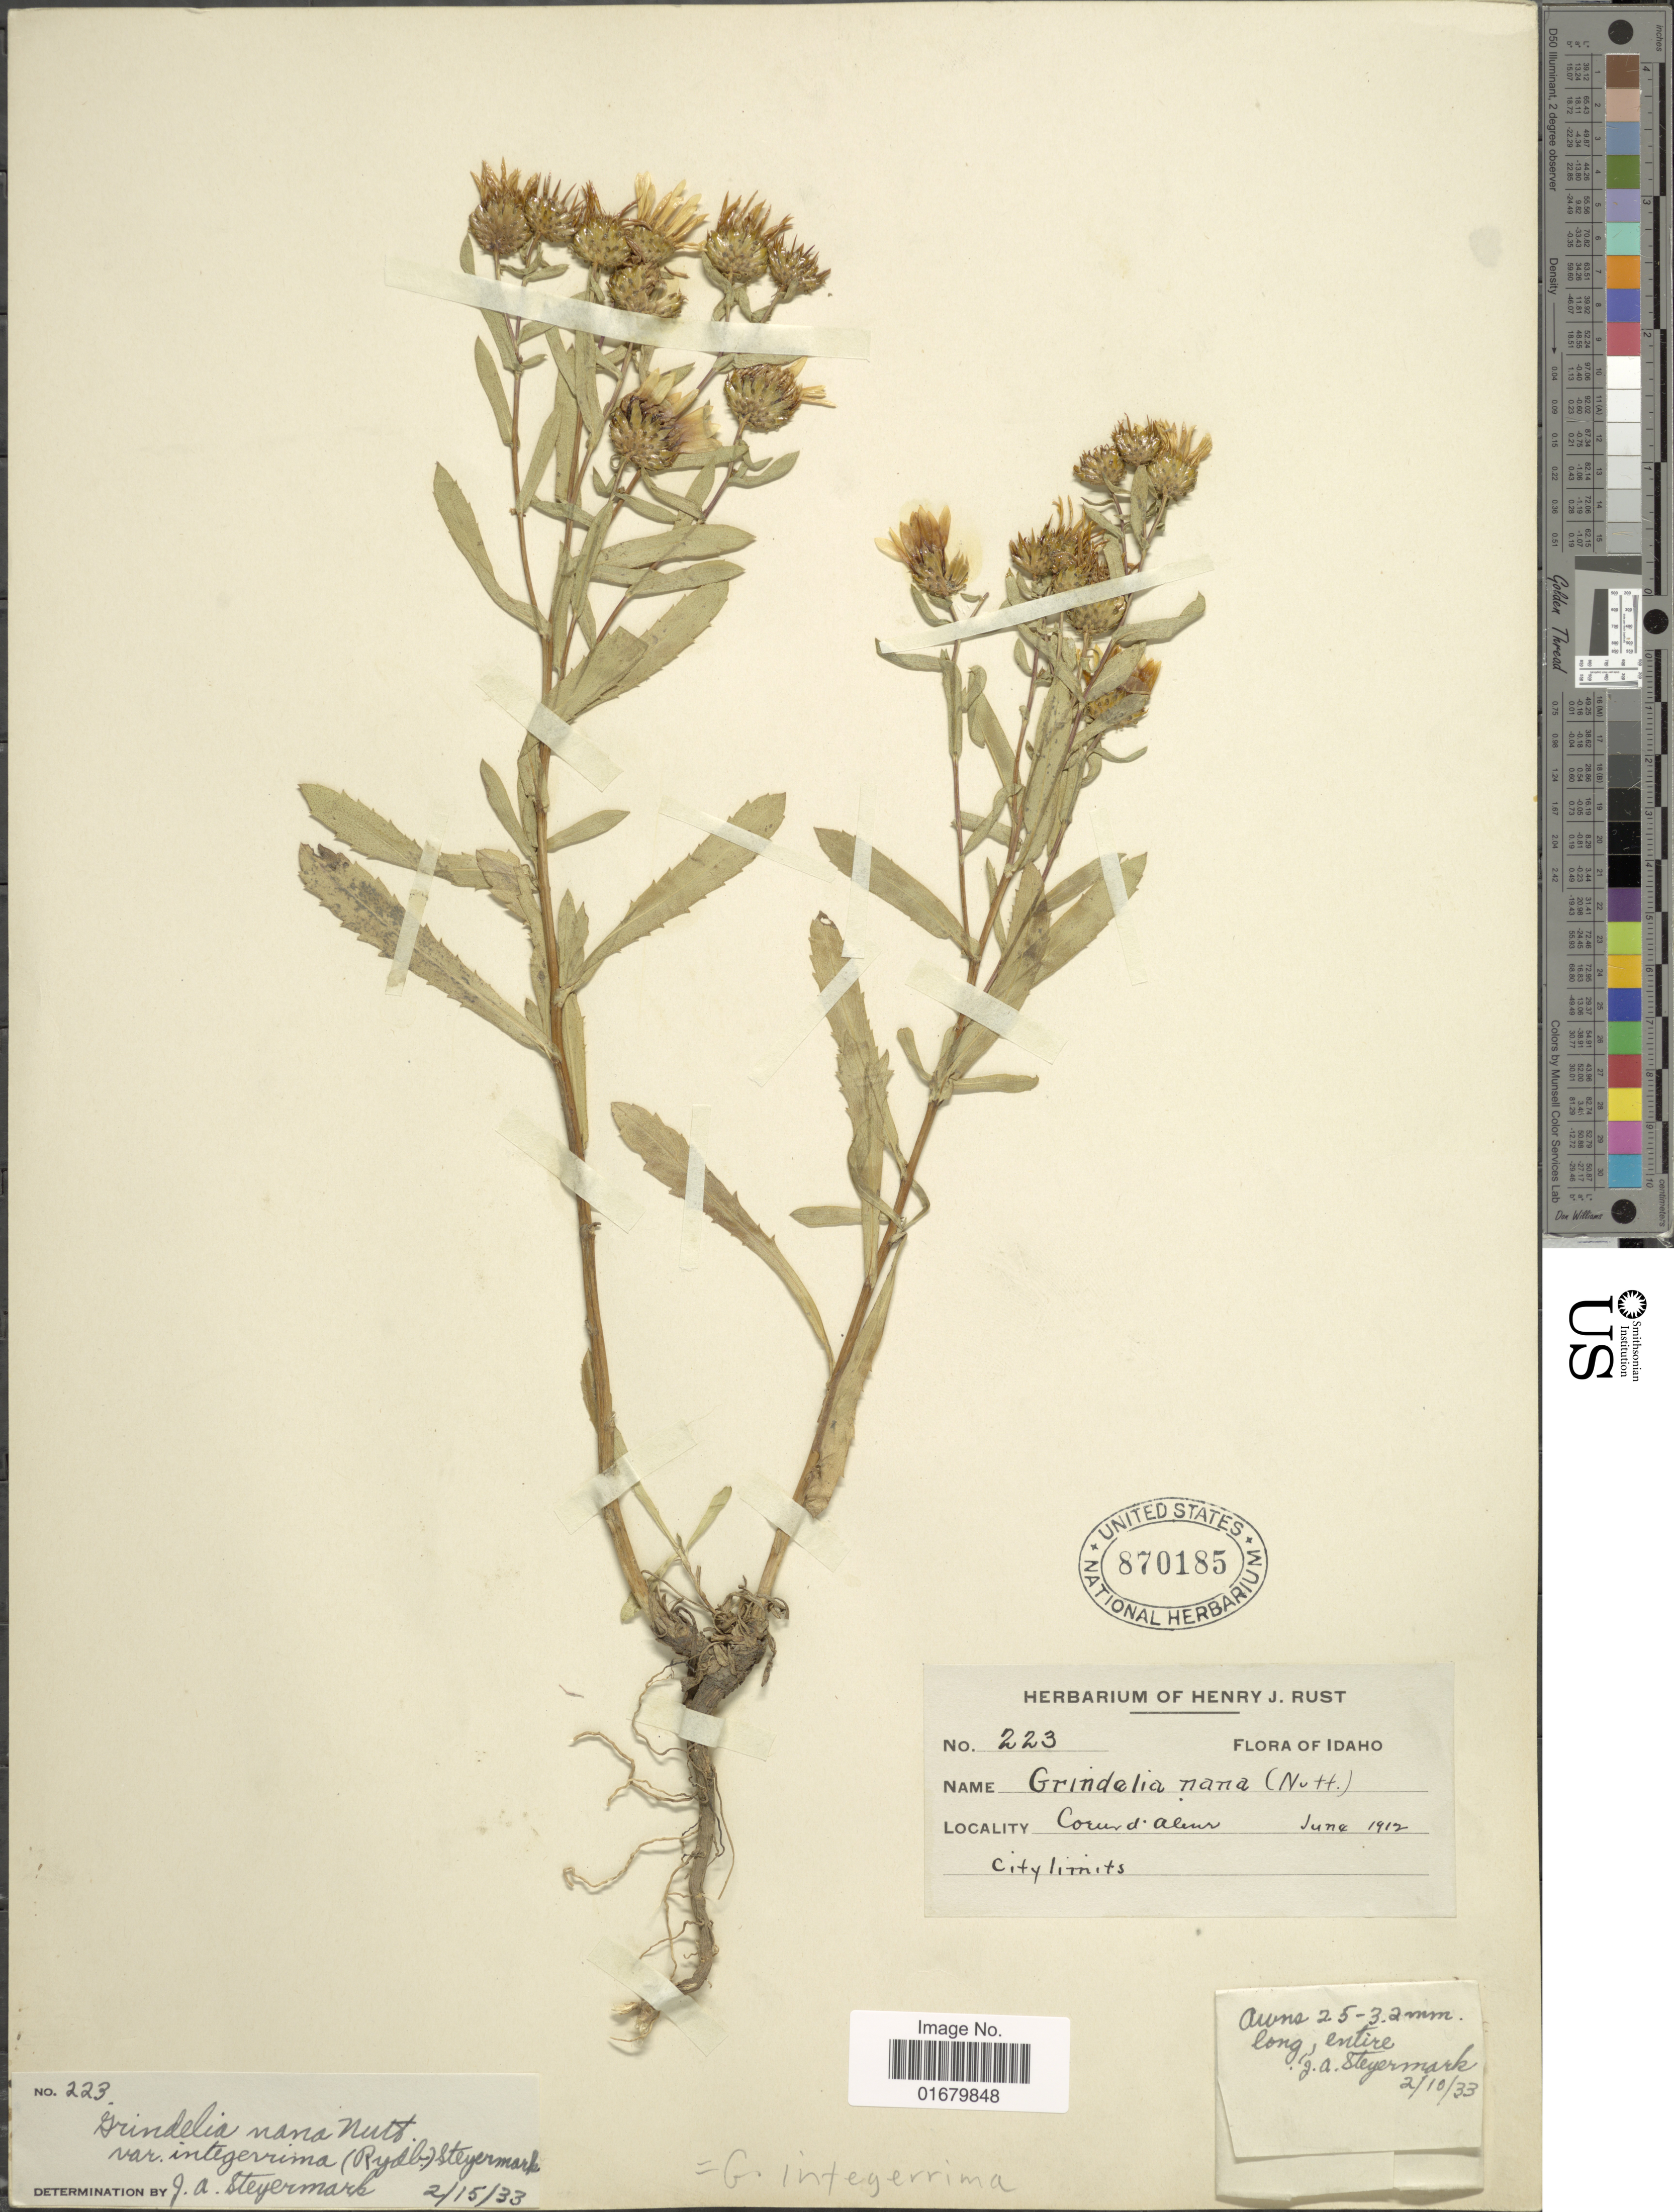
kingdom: Plantae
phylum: Tracheophyta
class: Magnoliopsida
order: Asterales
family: Asteraceae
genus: Grindelia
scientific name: Grindelia integerrima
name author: Rydb.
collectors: H. J. Rust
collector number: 223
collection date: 1912-06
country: United States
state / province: Idaho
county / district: Kootenai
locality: Coeur d'Alene City limits.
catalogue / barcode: US 870185